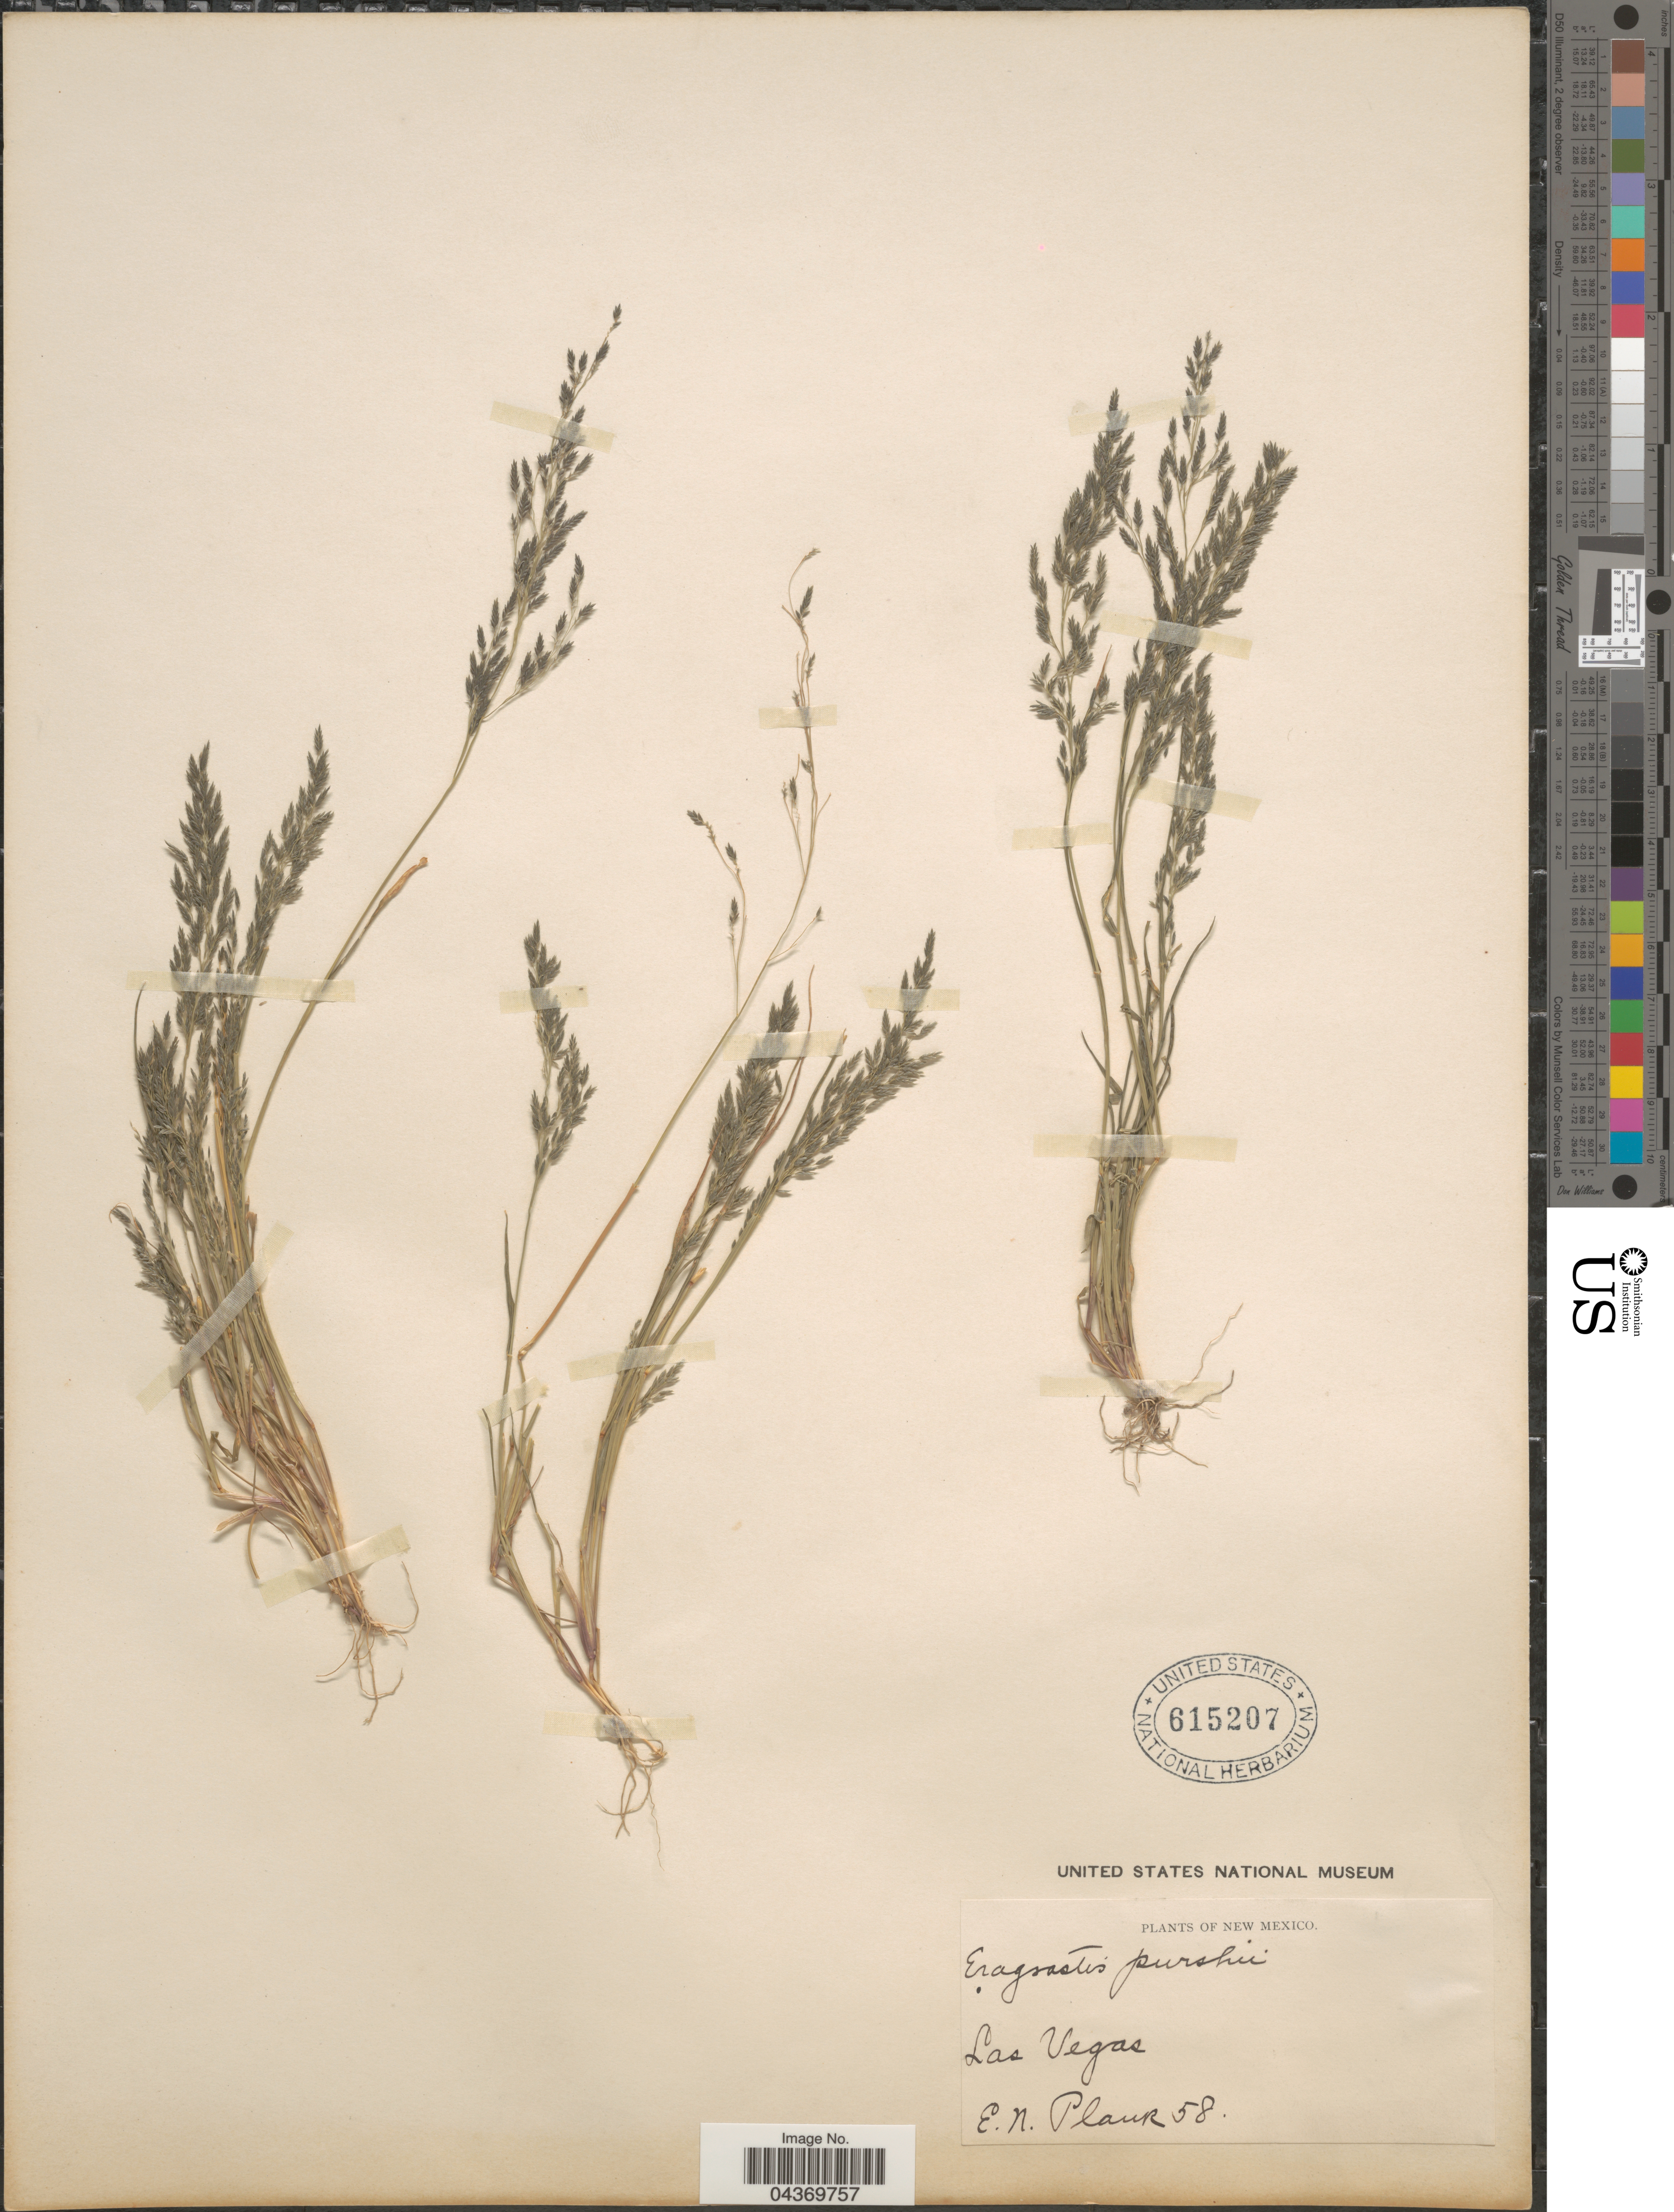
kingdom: Plantae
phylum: Tracheophyta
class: Liliopsida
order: Poales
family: Poaceae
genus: Eragrostis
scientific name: Eragrostis pectinacea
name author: (Michx.) Nees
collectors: E. Plank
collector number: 58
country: United States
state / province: New Mexico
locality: Las Vegas.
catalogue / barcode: US 615207